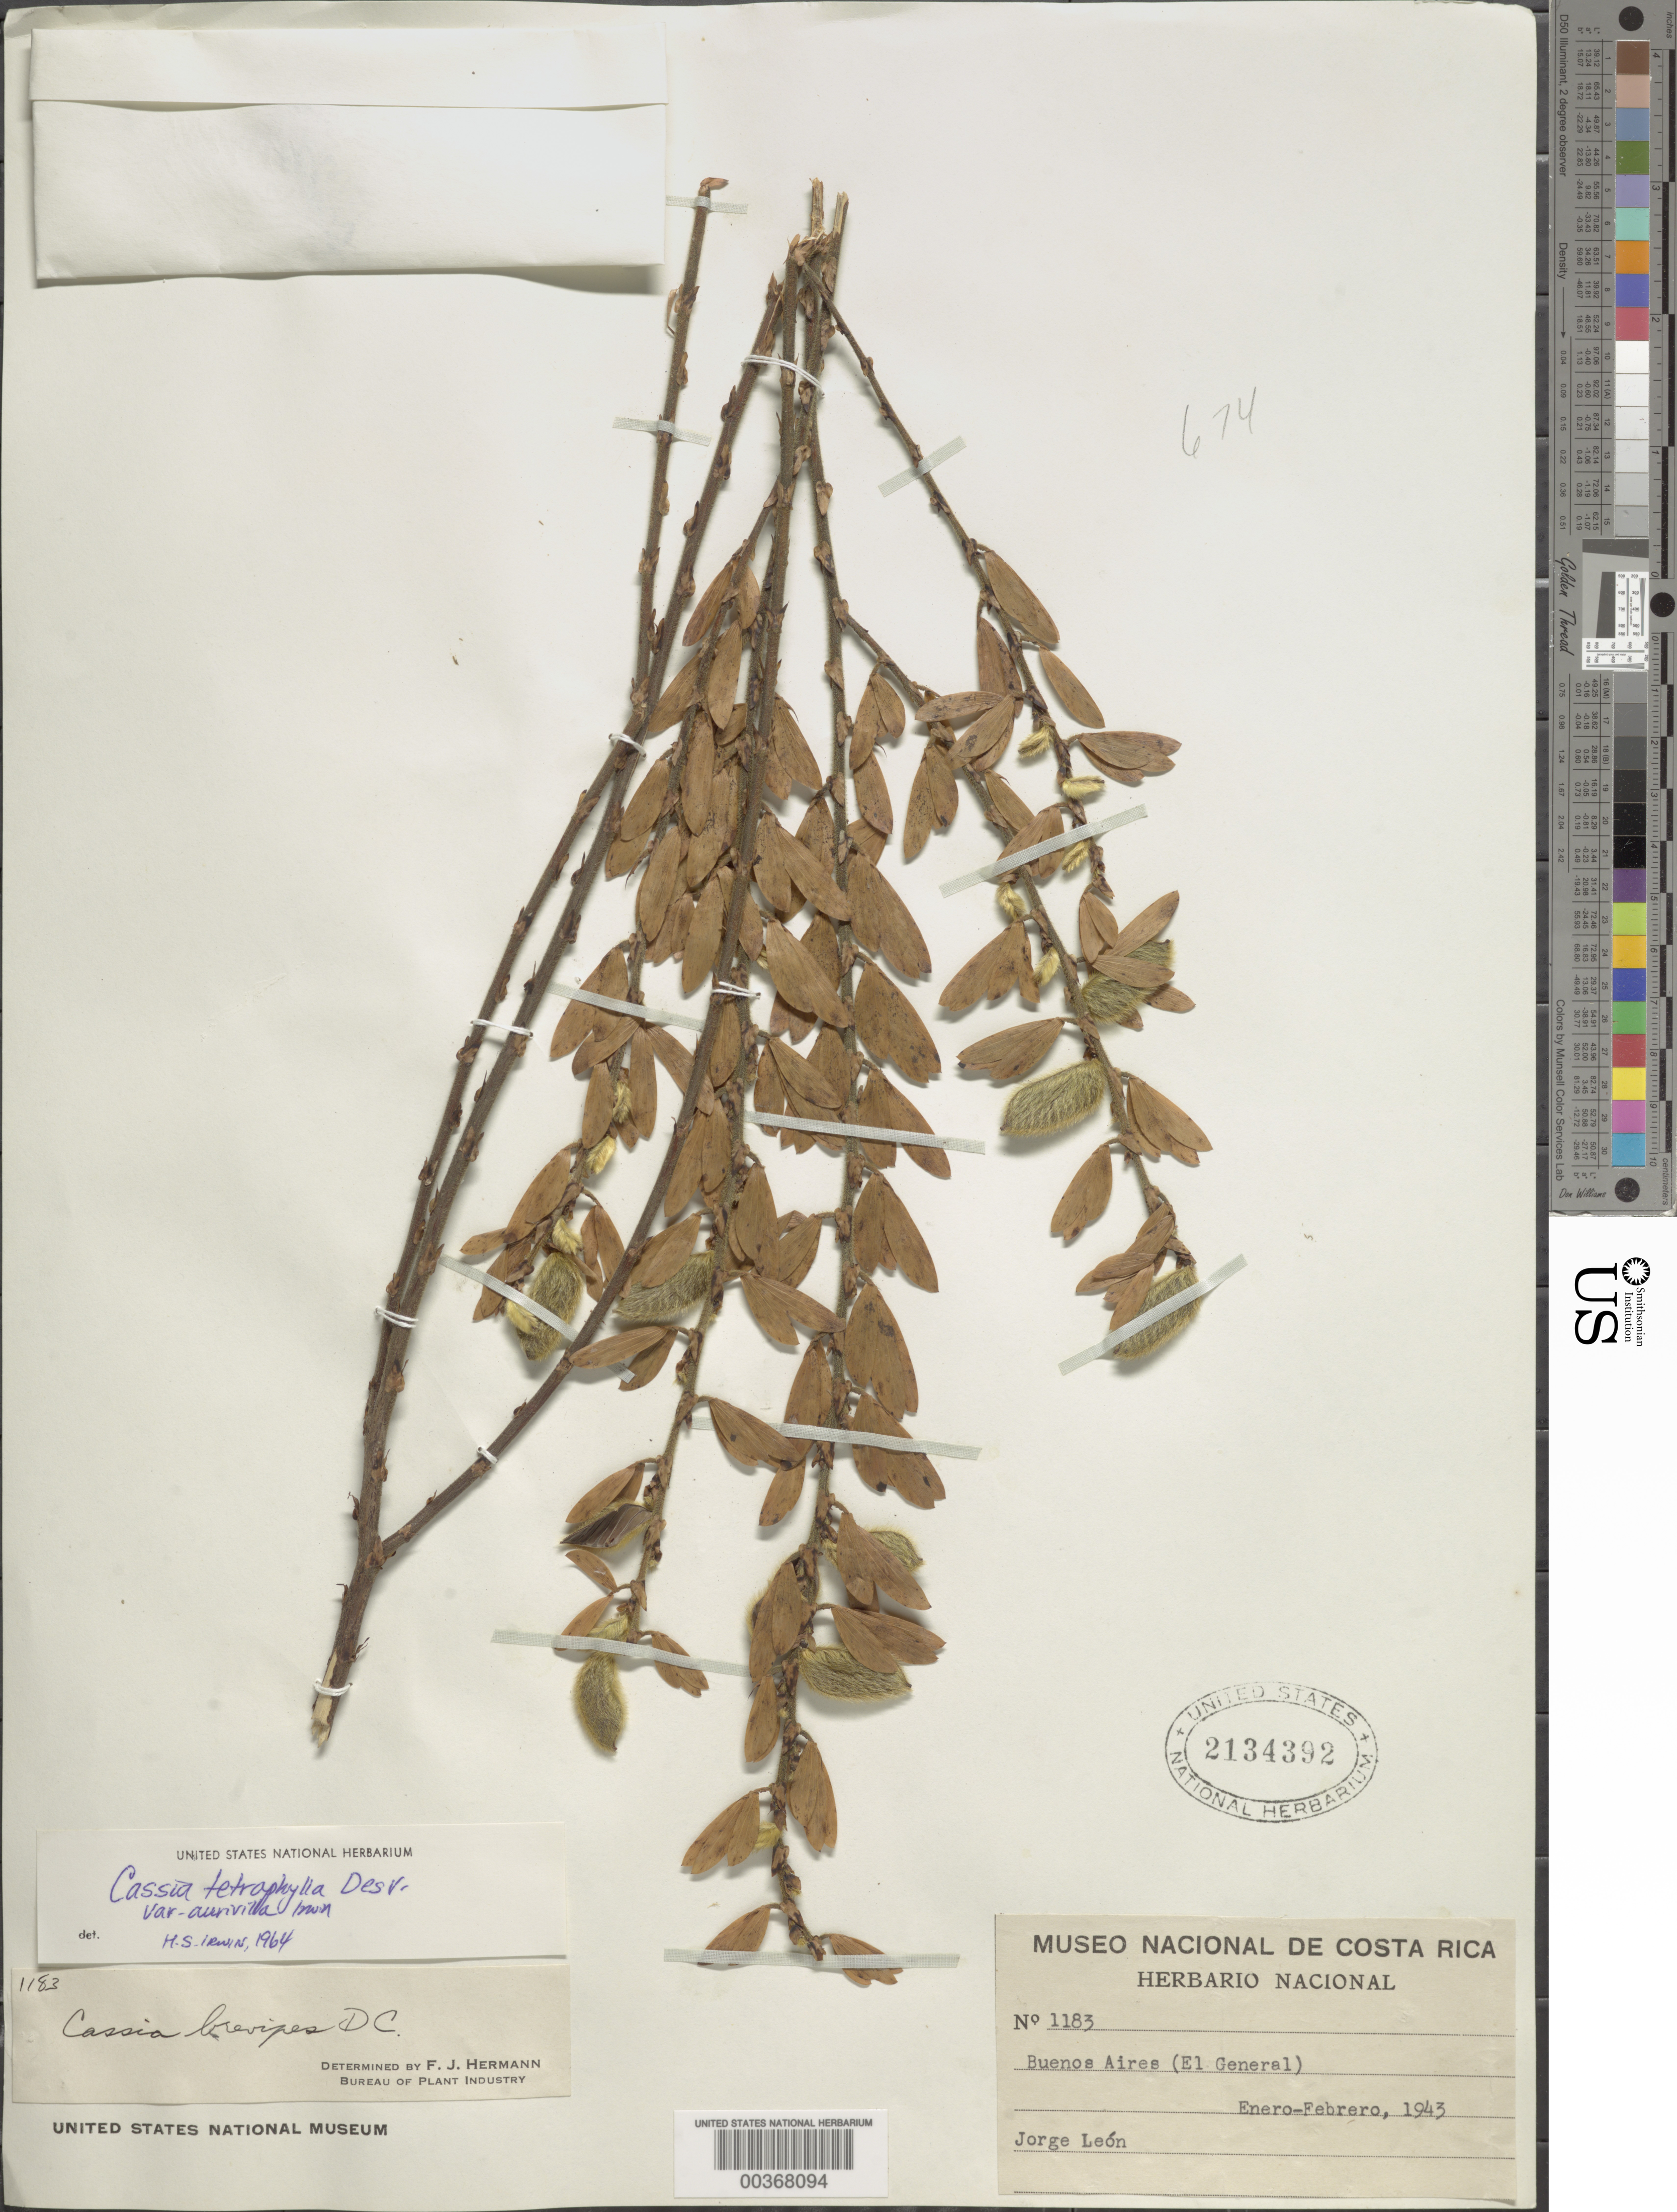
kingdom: Plantae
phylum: Tracheophyta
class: Magnoliopsida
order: Fabales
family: Fabaceae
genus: Chamaecrista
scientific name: Chamaecrista desvauxii var. brevipes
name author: (Benth.) H.S. Irwin & Barneby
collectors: J. León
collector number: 1183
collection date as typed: Jan 1943 to -- Feb 1943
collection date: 1943-01/1943-02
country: Costa Rica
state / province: Puntarenas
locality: Buenos aires (el general)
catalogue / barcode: US 2134392